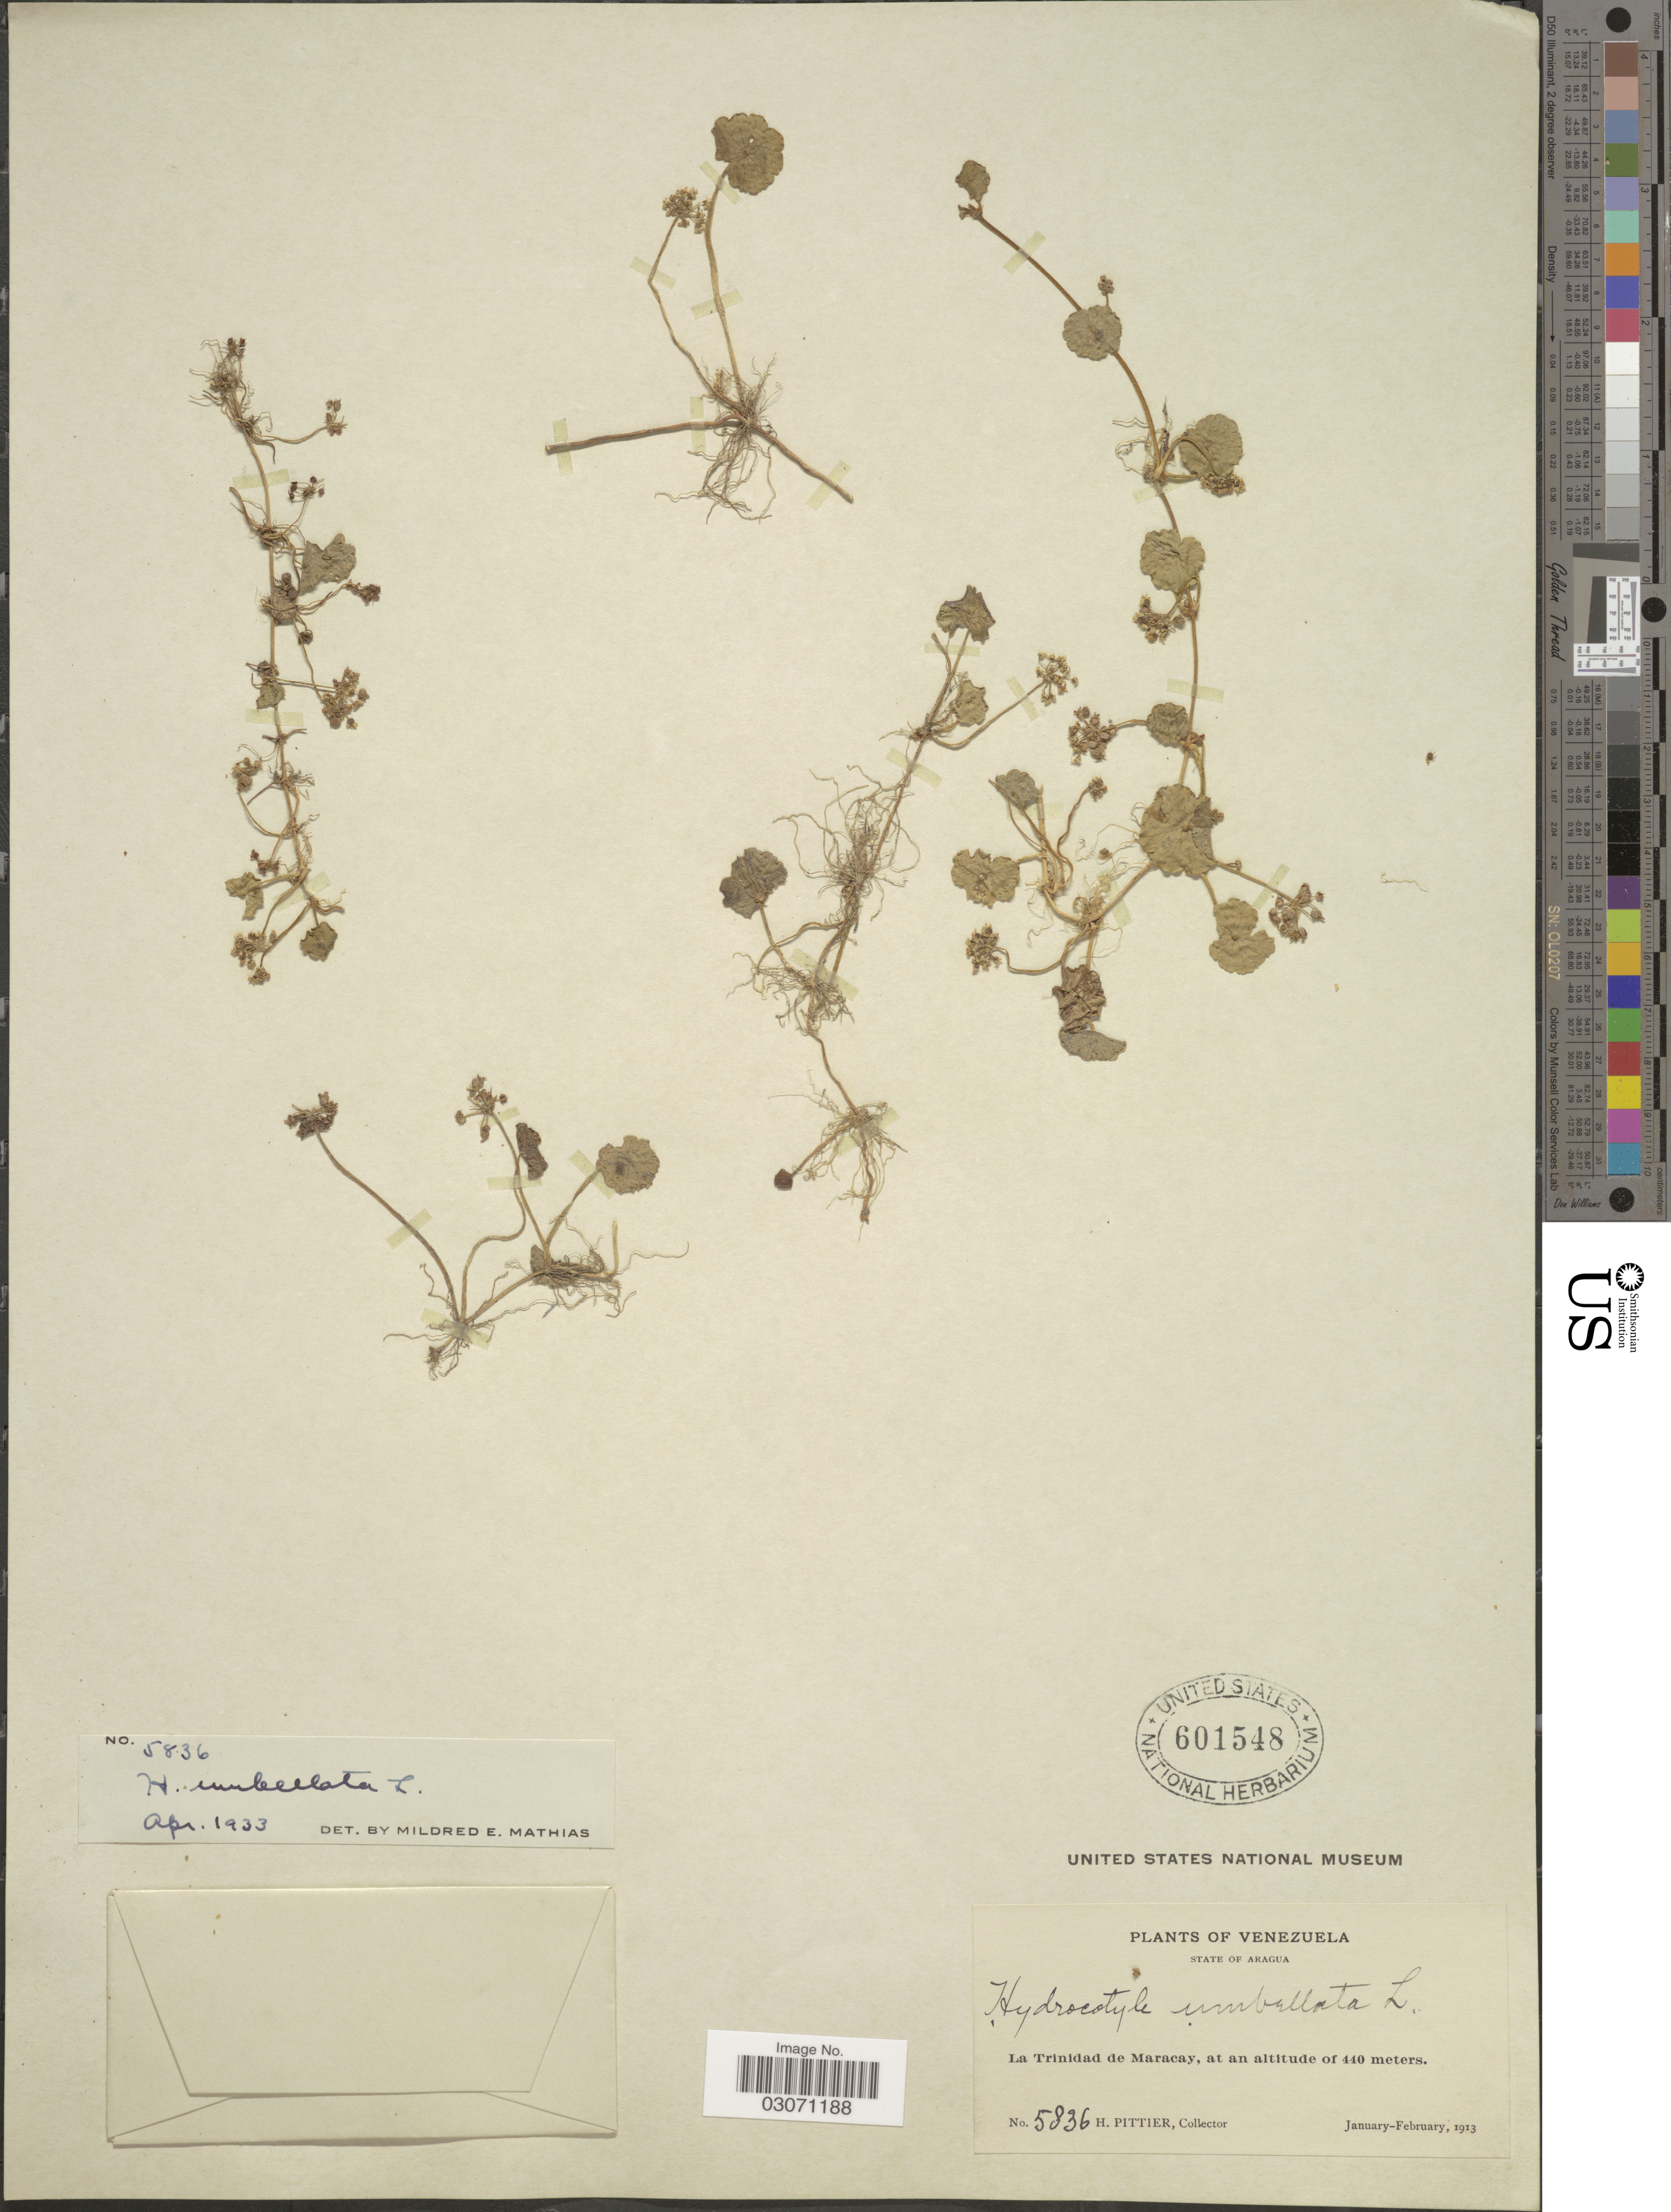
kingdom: Plantae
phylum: Tracheophyta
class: Magnoliopsida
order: Apiales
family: Araliaceae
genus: Hydrocotyle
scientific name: Hydrocotyle umbellata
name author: L.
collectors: H. F. Pittier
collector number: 5836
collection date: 1913-01/1913-02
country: Venezuela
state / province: Aragua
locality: La Trinidad de Maracay.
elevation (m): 440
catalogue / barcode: US 601548